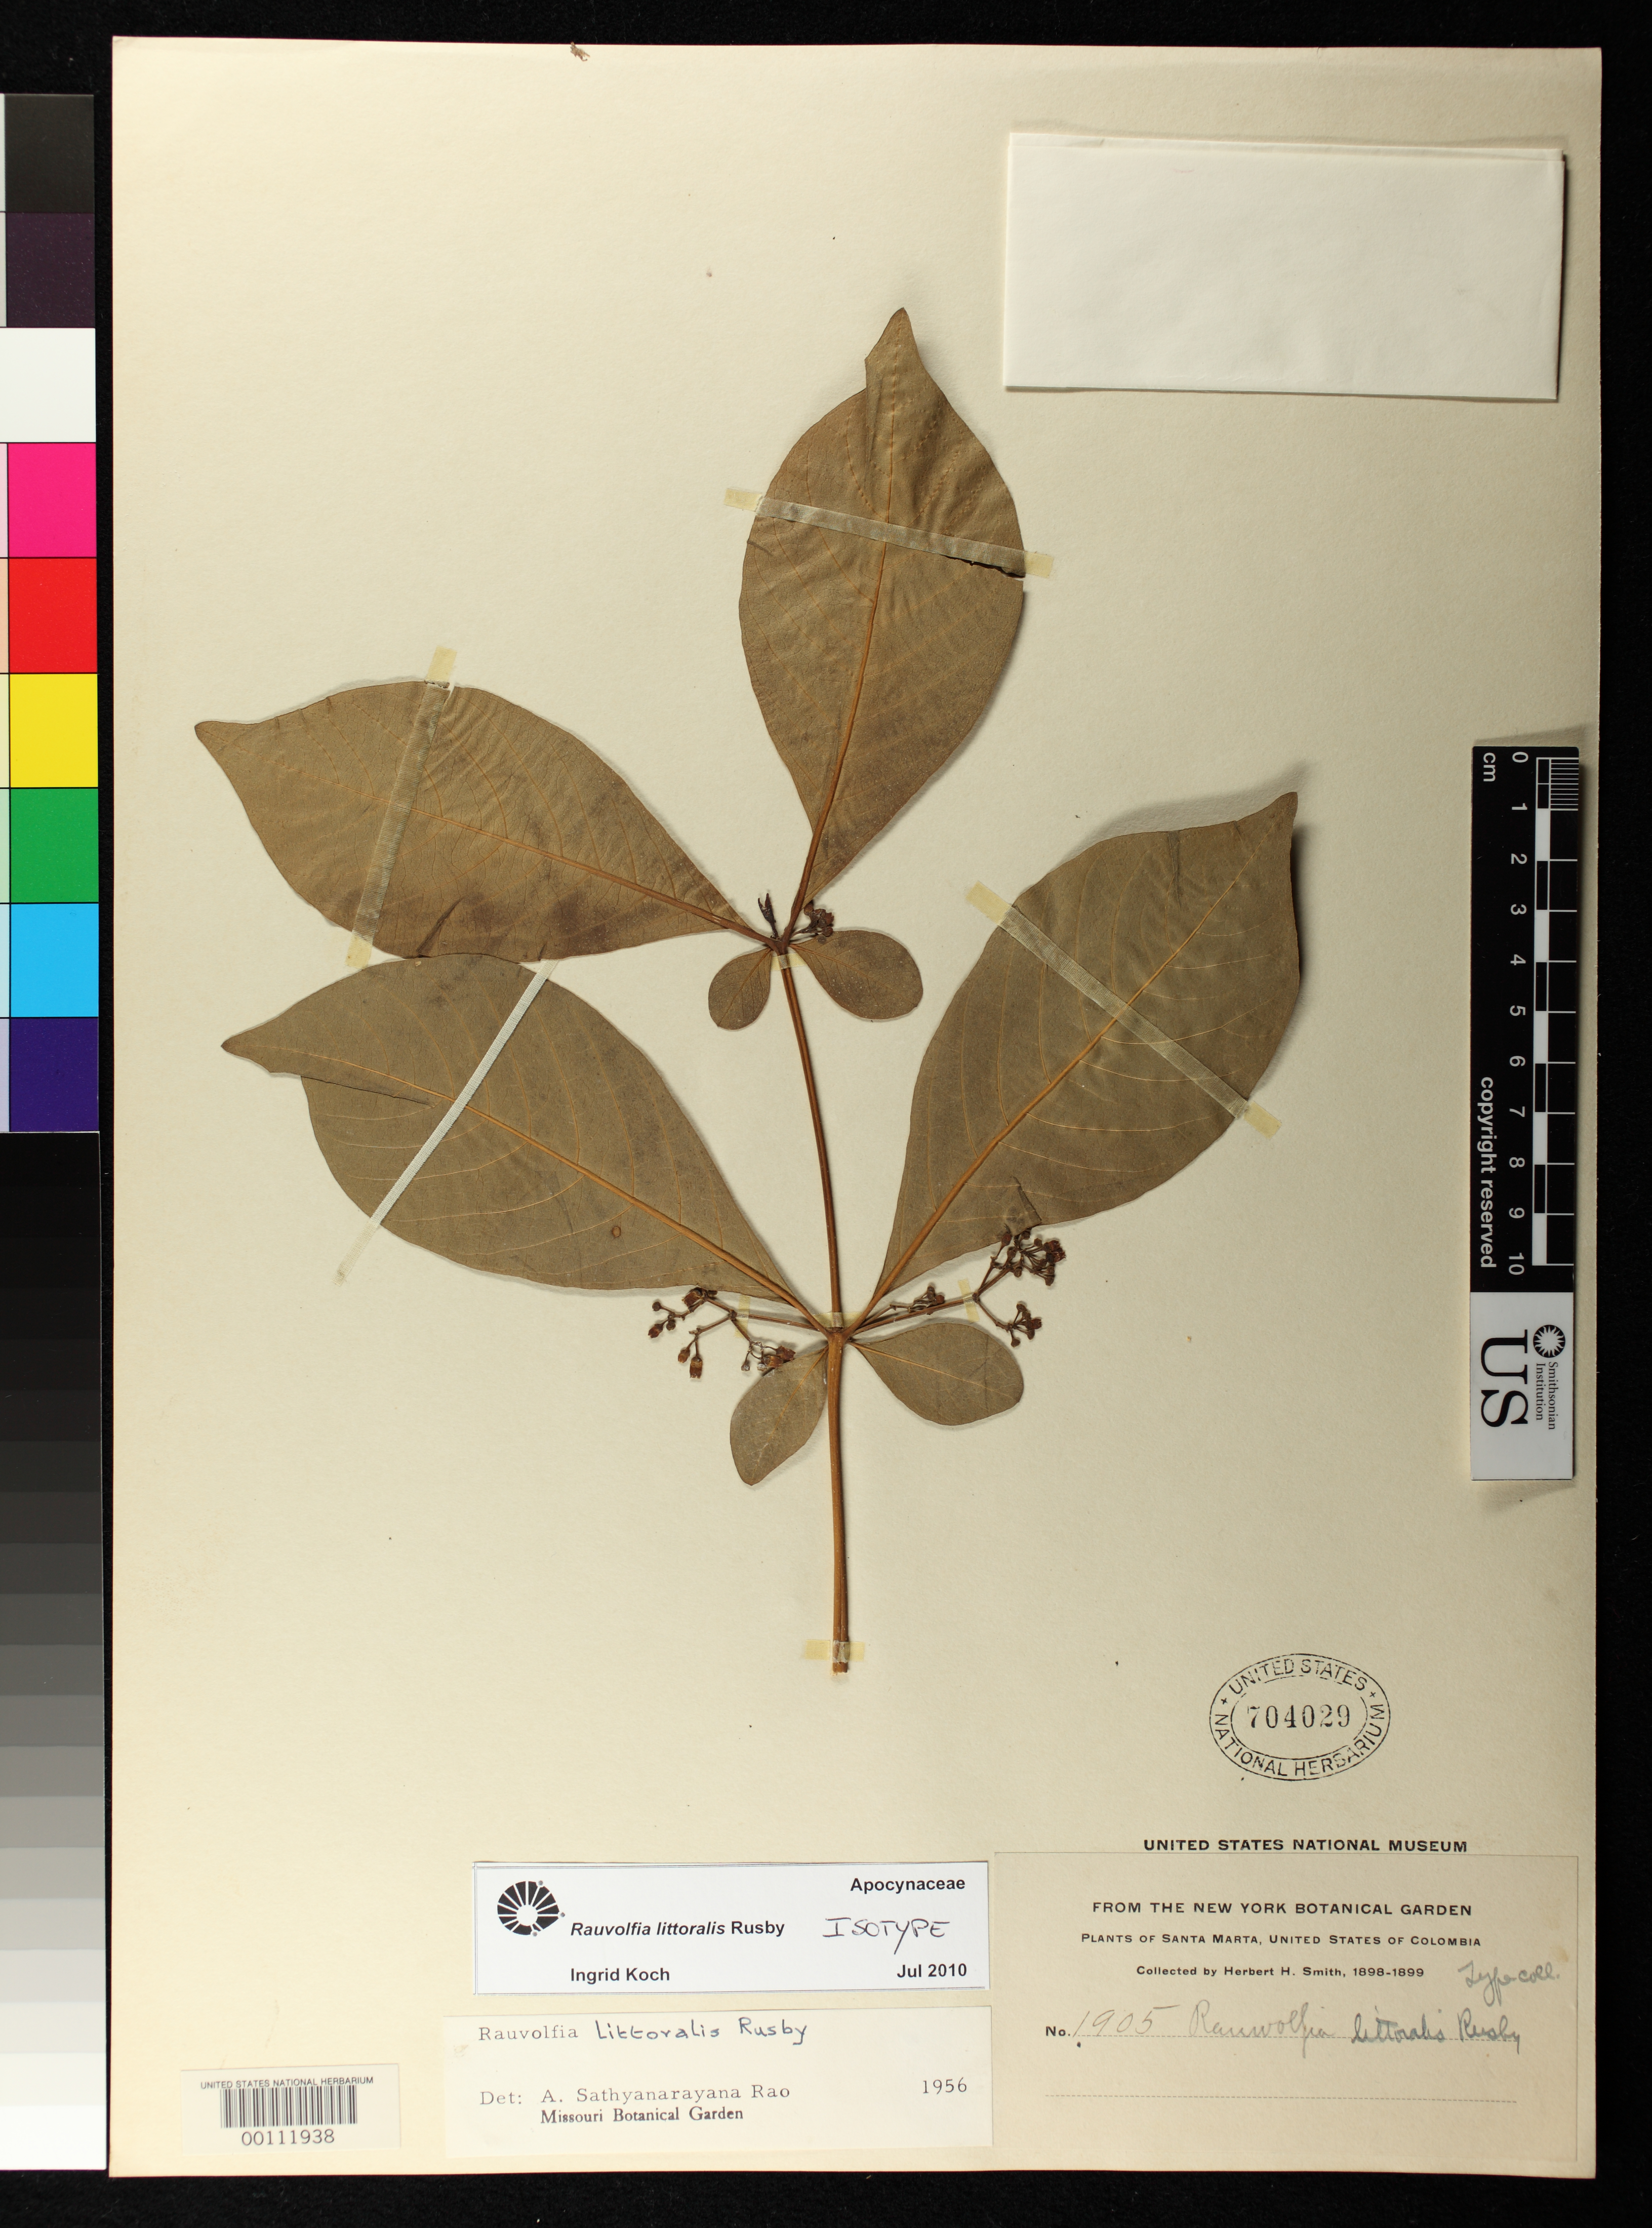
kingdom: Plantae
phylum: Tracheophyta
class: Magnoliopsida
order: Gentianales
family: Apocynaceae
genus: Rauvolfia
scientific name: Rauvolfia littoralis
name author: Rusby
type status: Isotype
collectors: Herbert H. Smith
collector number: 1905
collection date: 1898/1899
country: Colombia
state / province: Magdalena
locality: Santa Marta.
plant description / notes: Specimen label without date or locality. Protologue, "...near the mouth of the Buritaca River, September 22".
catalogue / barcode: US 704029